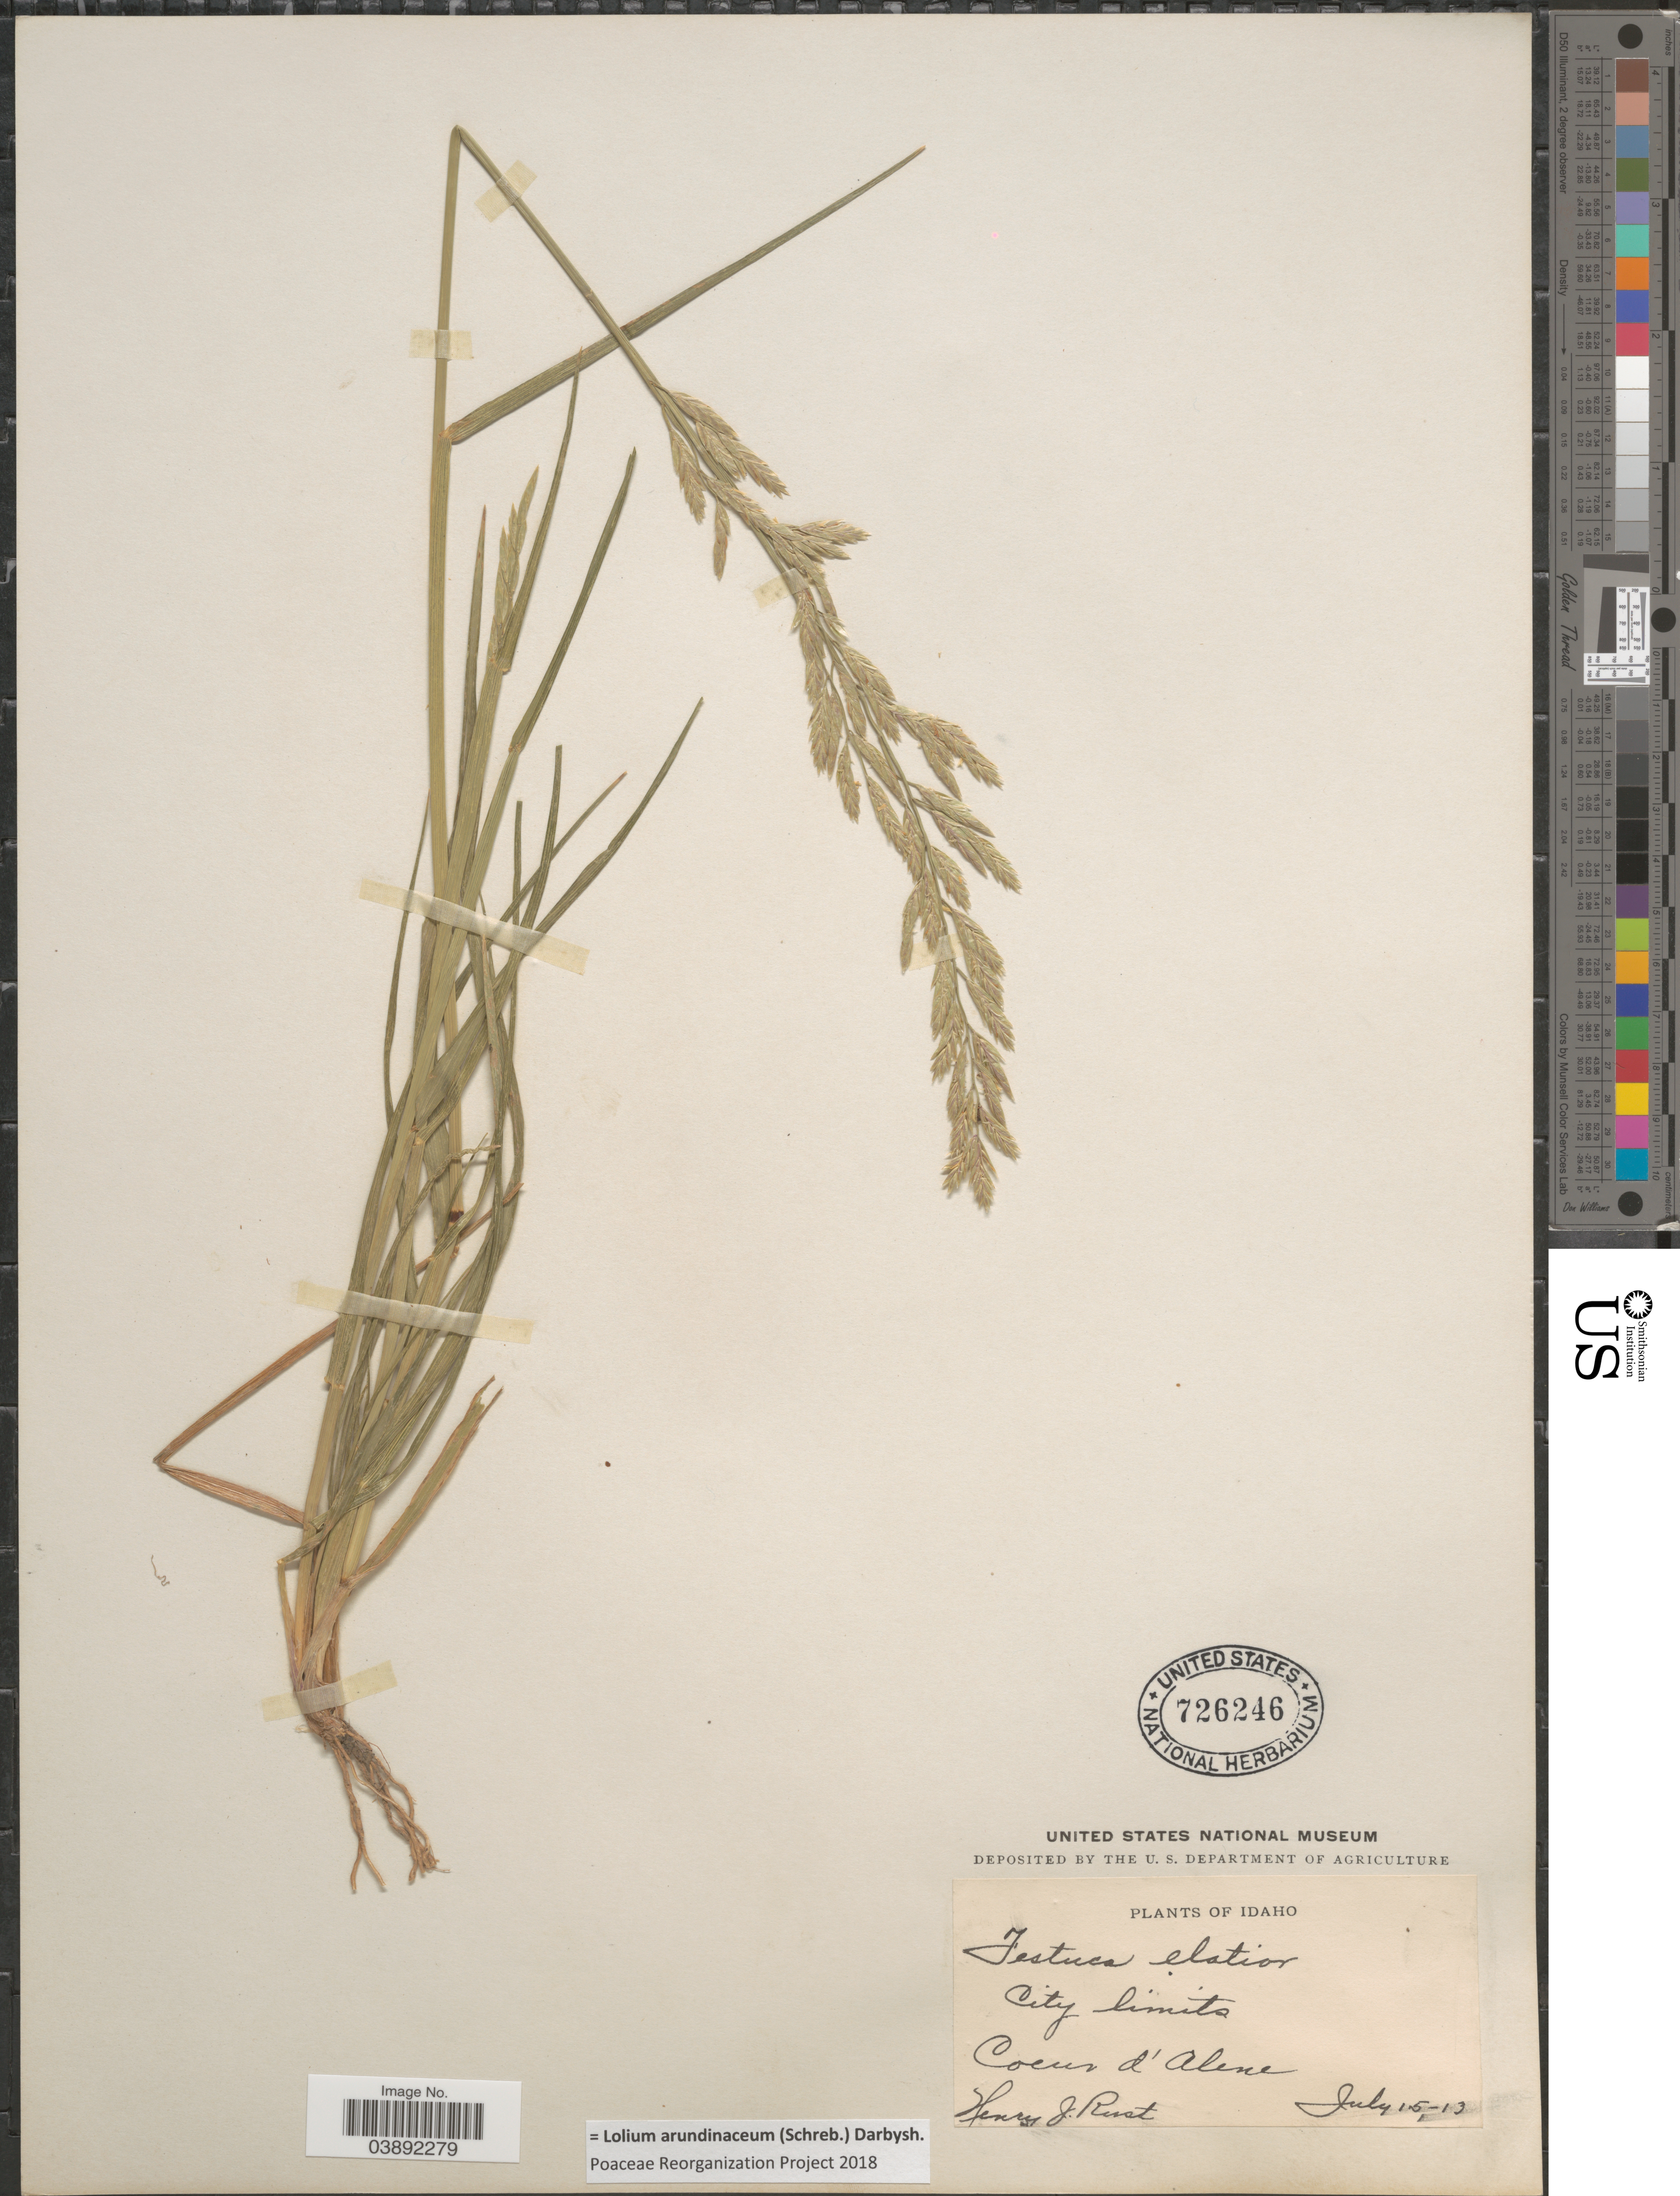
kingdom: Plantae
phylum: Tracheophyta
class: Liliopsida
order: Poales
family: Poaceae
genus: Lolium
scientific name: Lolium arundinaceum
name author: (Schreb.) Darbysh.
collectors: H. J. Rust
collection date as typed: Transcribed d/m/y: 15/7/13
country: United States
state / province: Idaho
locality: City limits. Coeur d' Alene.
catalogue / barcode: US 726246